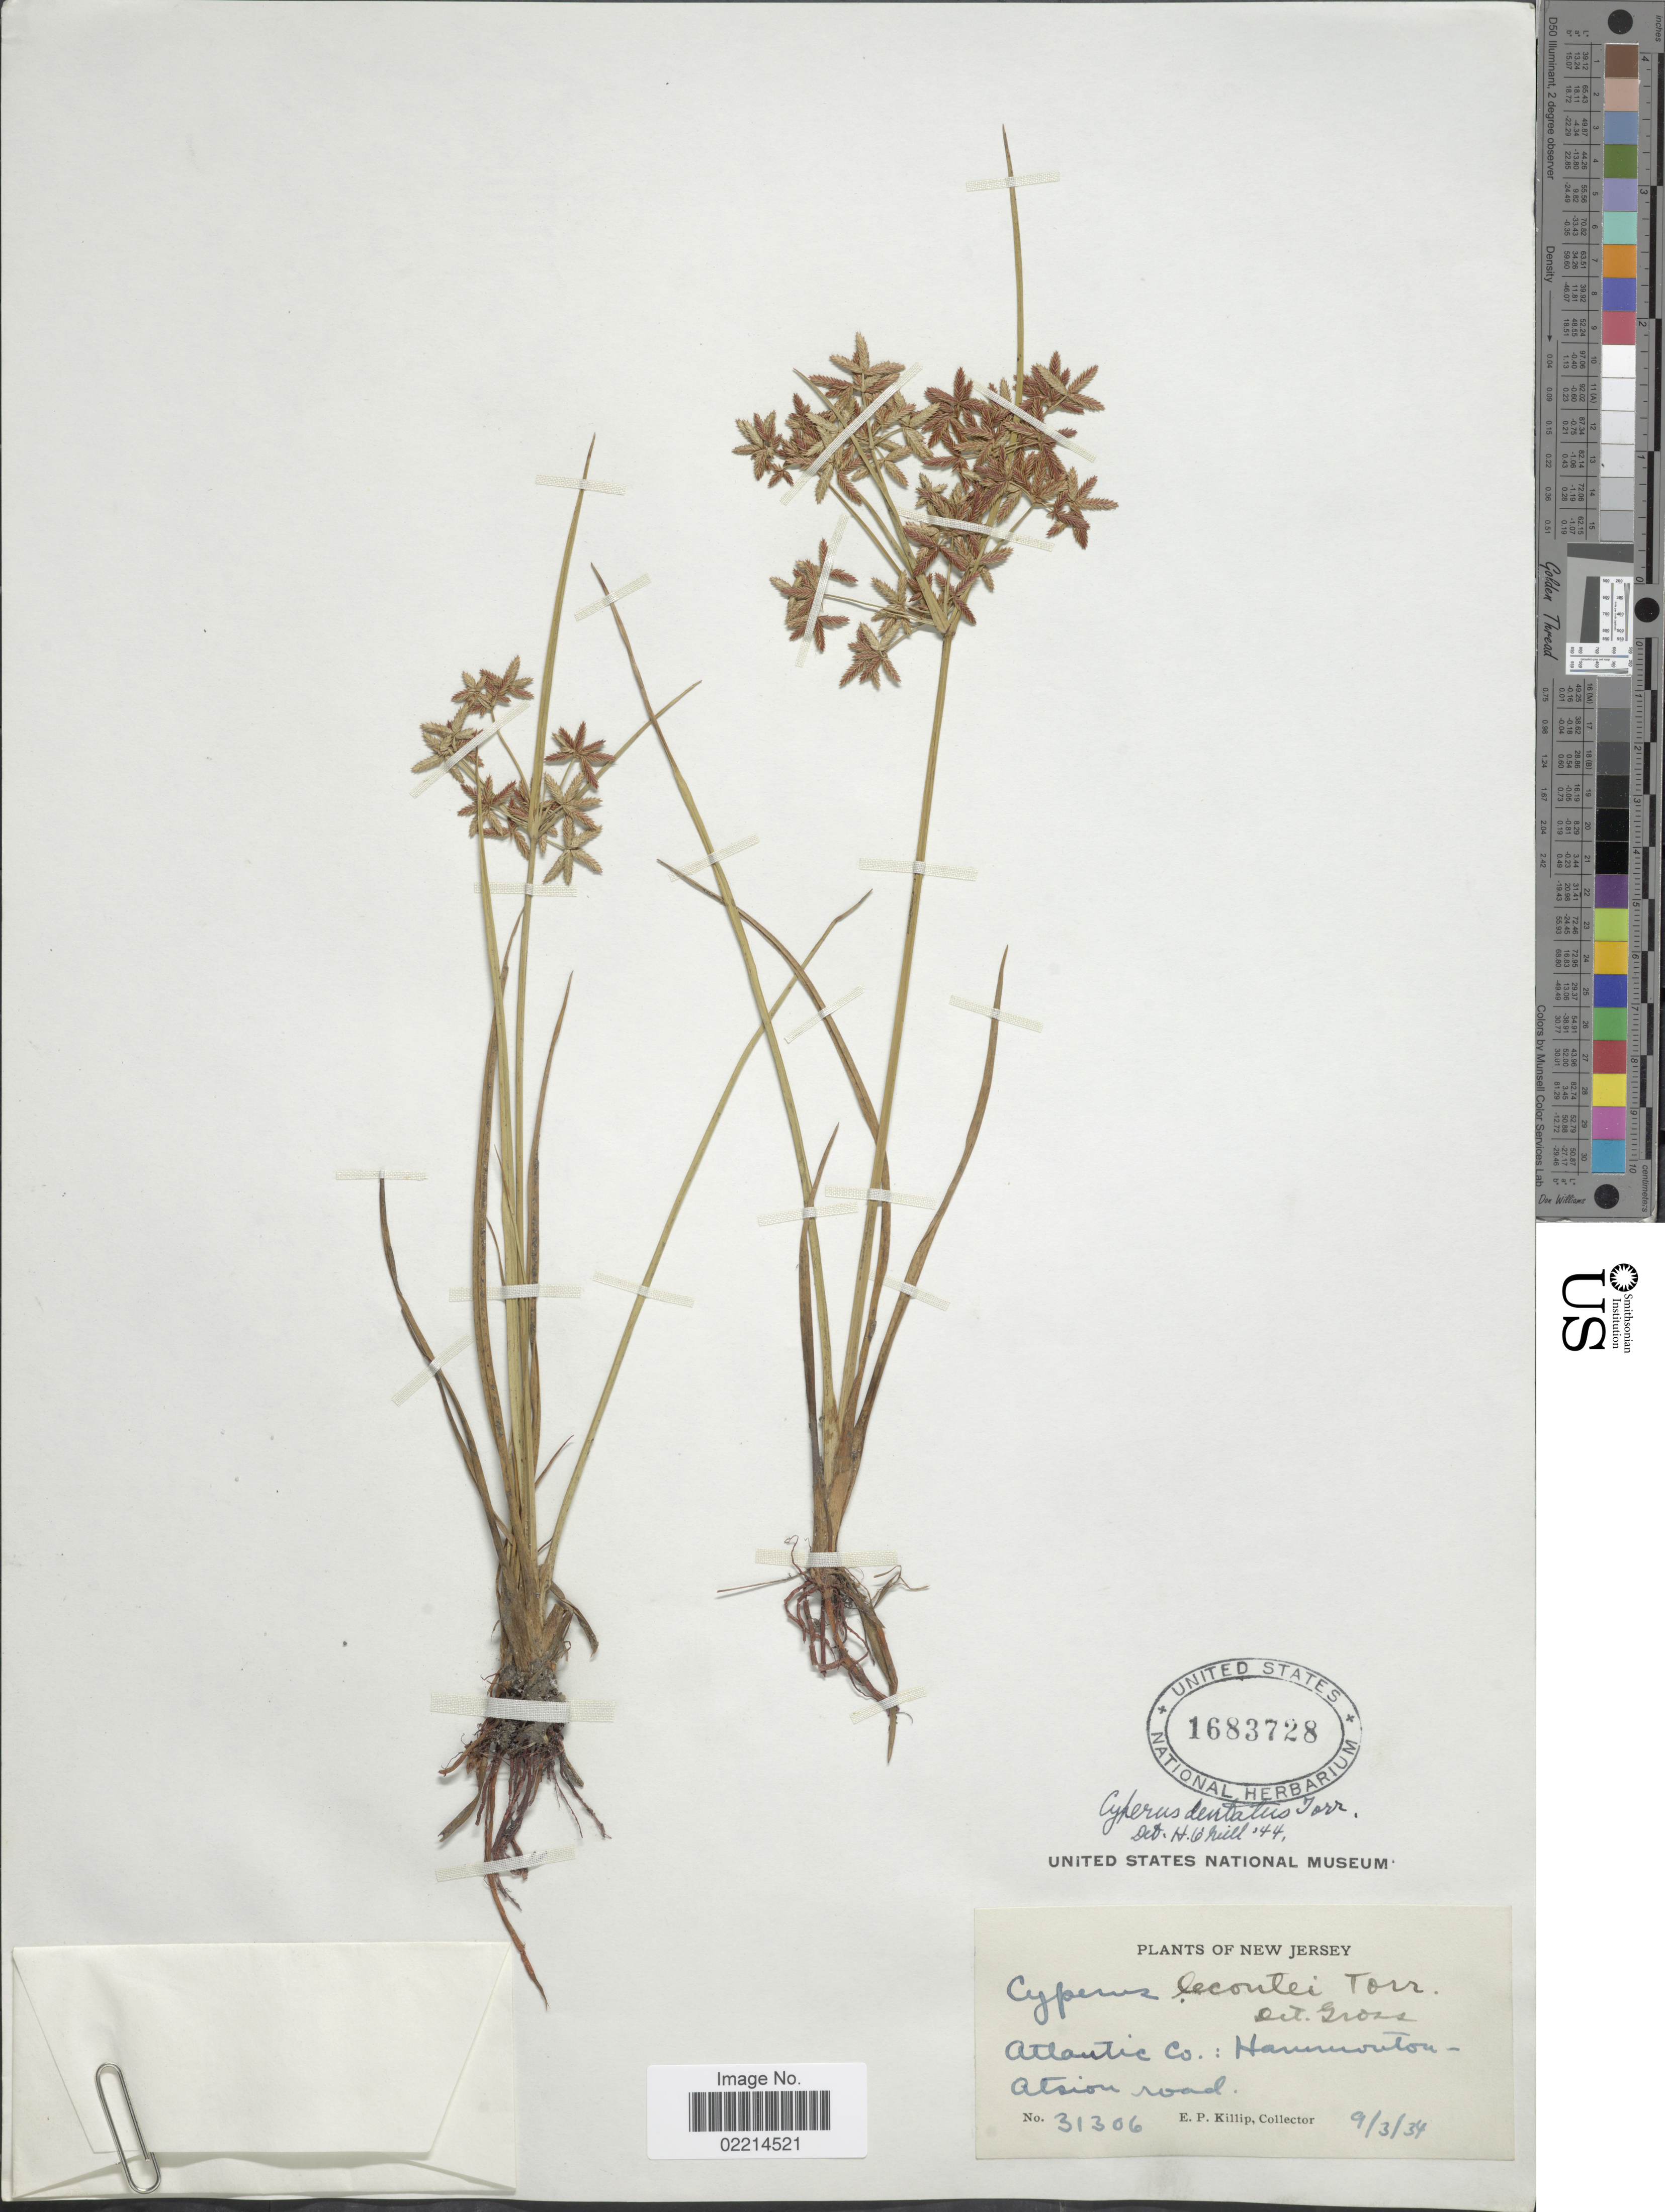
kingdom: Plantae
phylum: Tracheophyta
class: Liliopsida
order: Poales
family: Cyperaceae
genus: Cyperus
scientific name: Cyperus dentatus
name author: Torr.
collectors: E. P. Killip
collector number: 31306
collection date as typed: Transcribed d/m/y: 3/9/34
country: United States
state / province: New Jersey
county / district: Atlantic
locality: Hammonton Atsion road.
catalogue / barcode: US 1683728